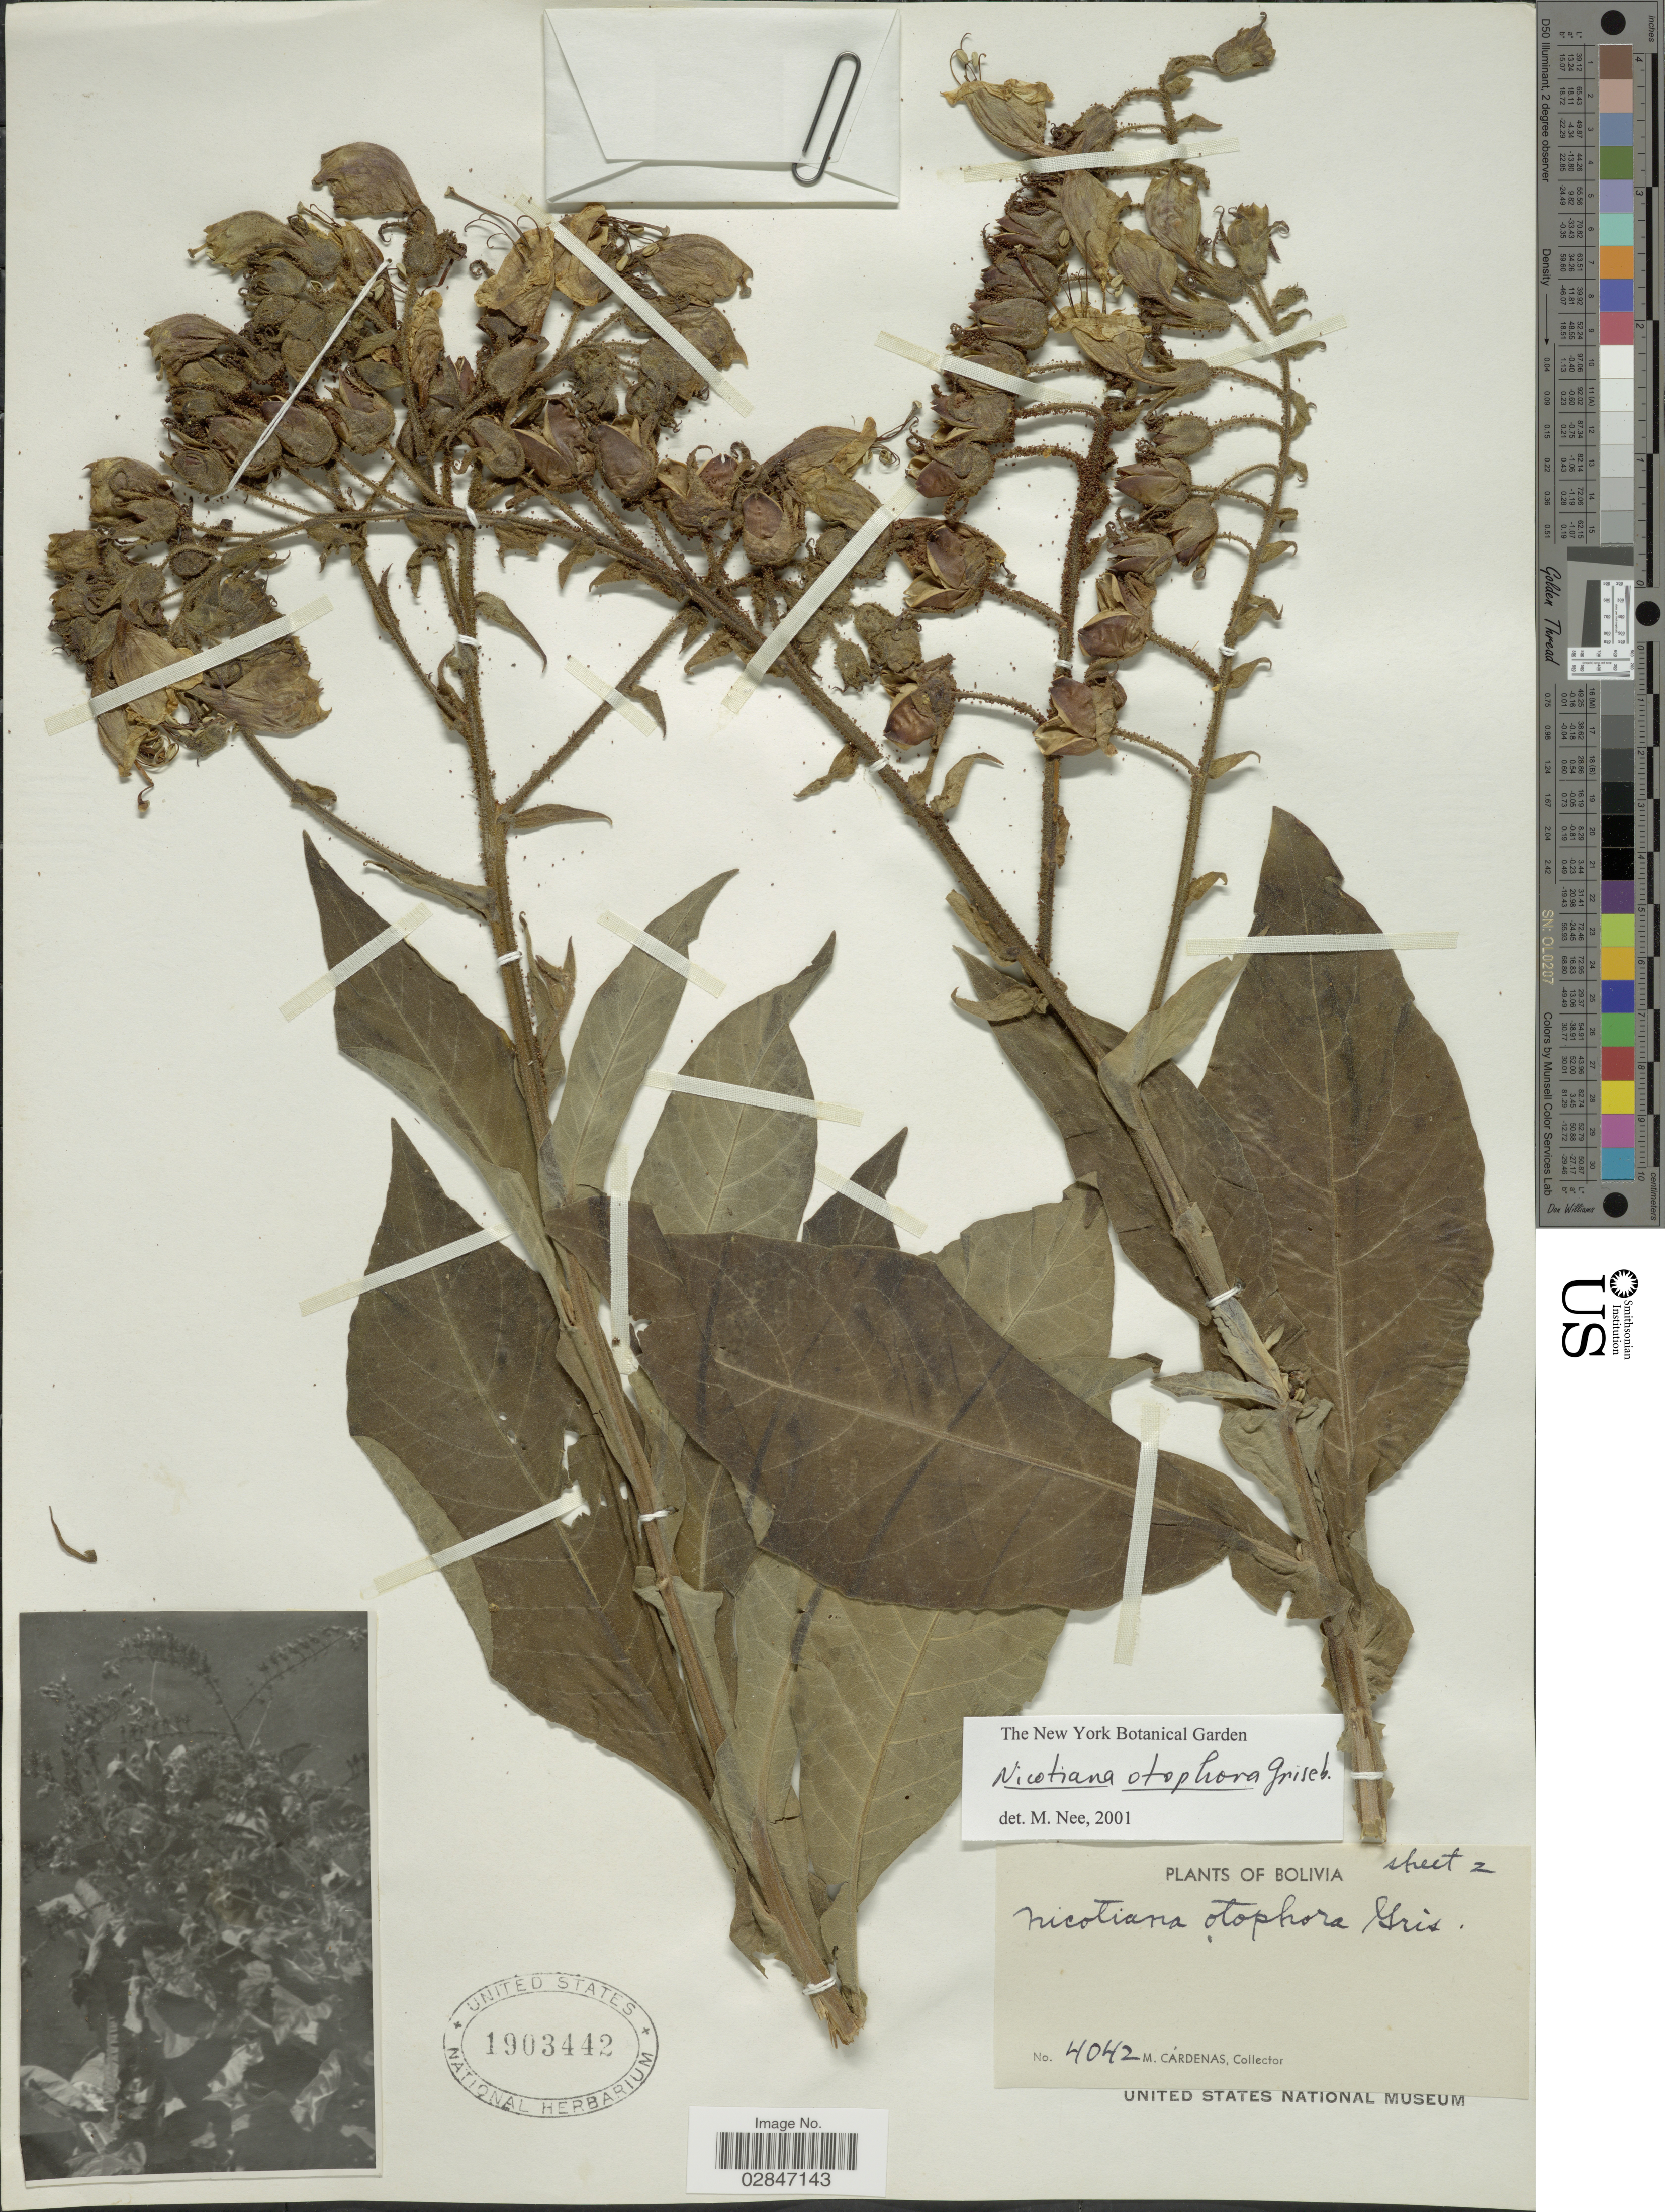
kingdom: Plantae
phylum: Tracheophyta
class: Magnoliopsida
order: Solanales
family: Solanaceae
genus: Nicotiana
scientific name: Nicotiana otophora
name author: Griseb.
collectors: M. Cárdenas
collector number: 4042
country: Bolivia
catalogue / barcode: US 1903442